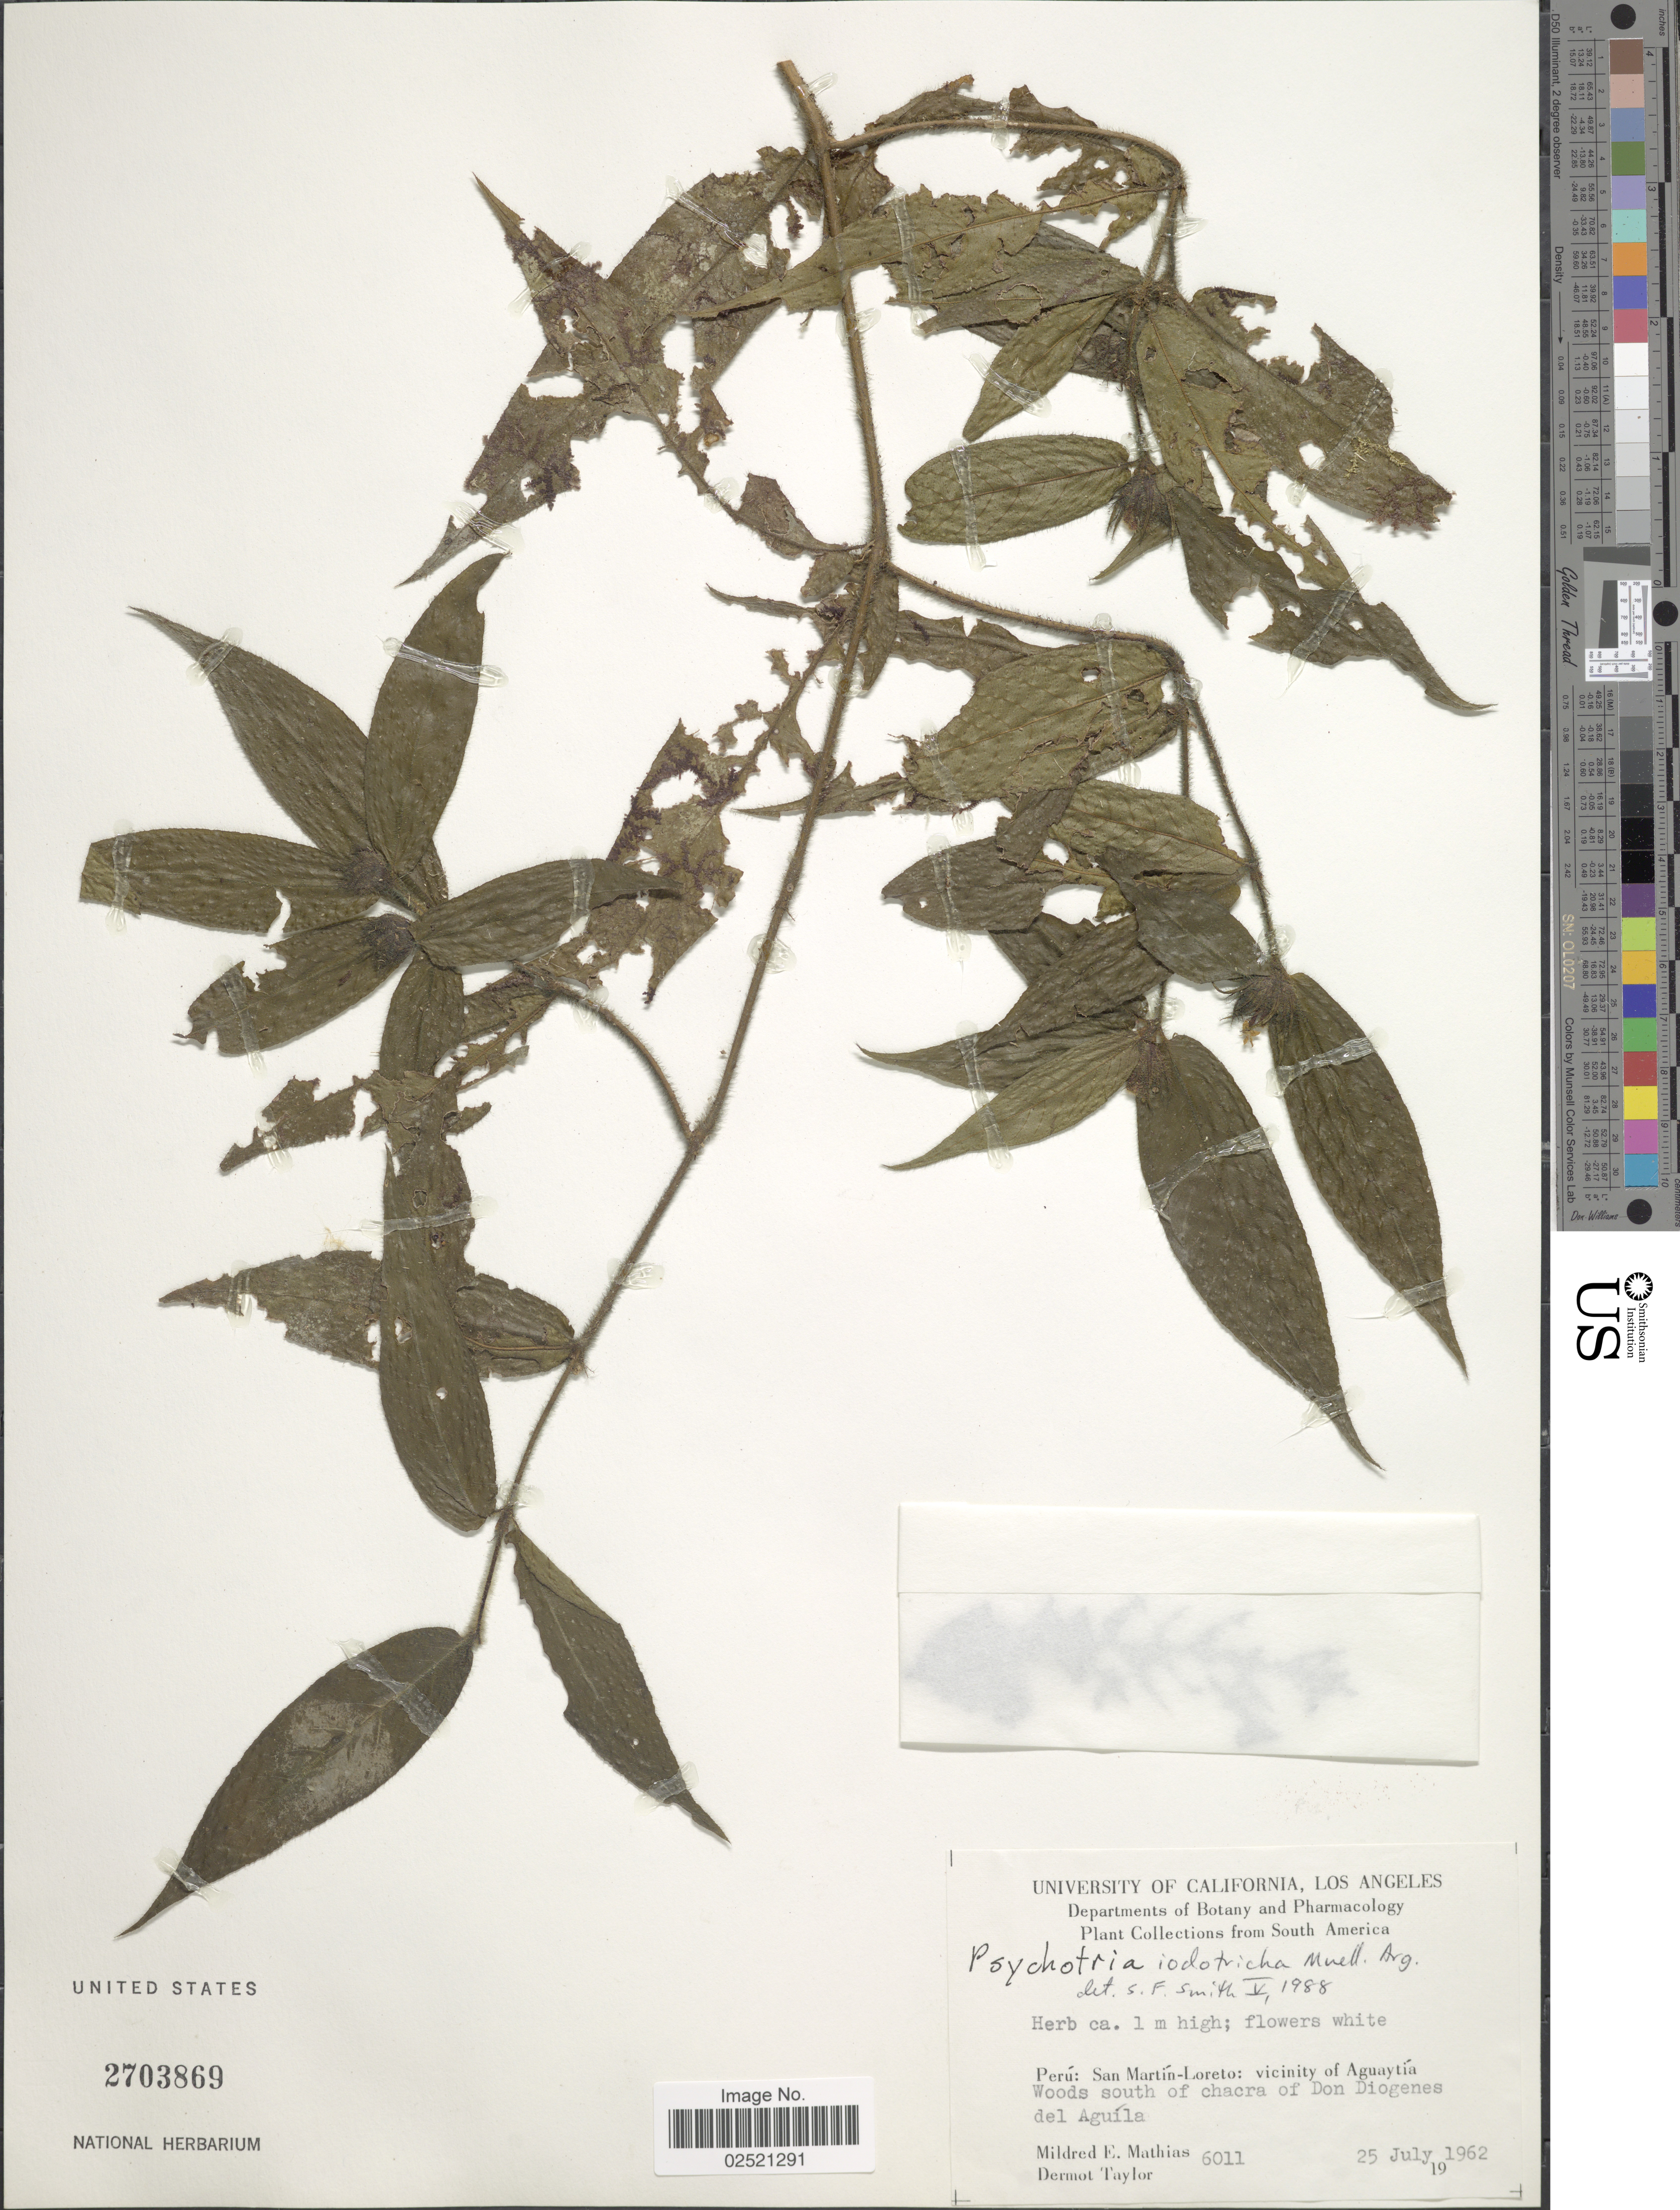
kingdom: Plantae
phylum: Tracheophyta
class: Magnoliopsida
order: Gentianales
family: Rubiaceae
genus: Psychotria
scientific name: Psychotria iodotricha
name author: Müll. Arg.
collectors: M. E. Mathias & D. Taylor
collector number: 6011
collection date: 1962-07-25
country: Peru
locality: San Martin-Loreto: vicinity of Aguaytia, woods south of chacra of Don Diogenes del Aguila.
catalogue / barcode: US 2703869